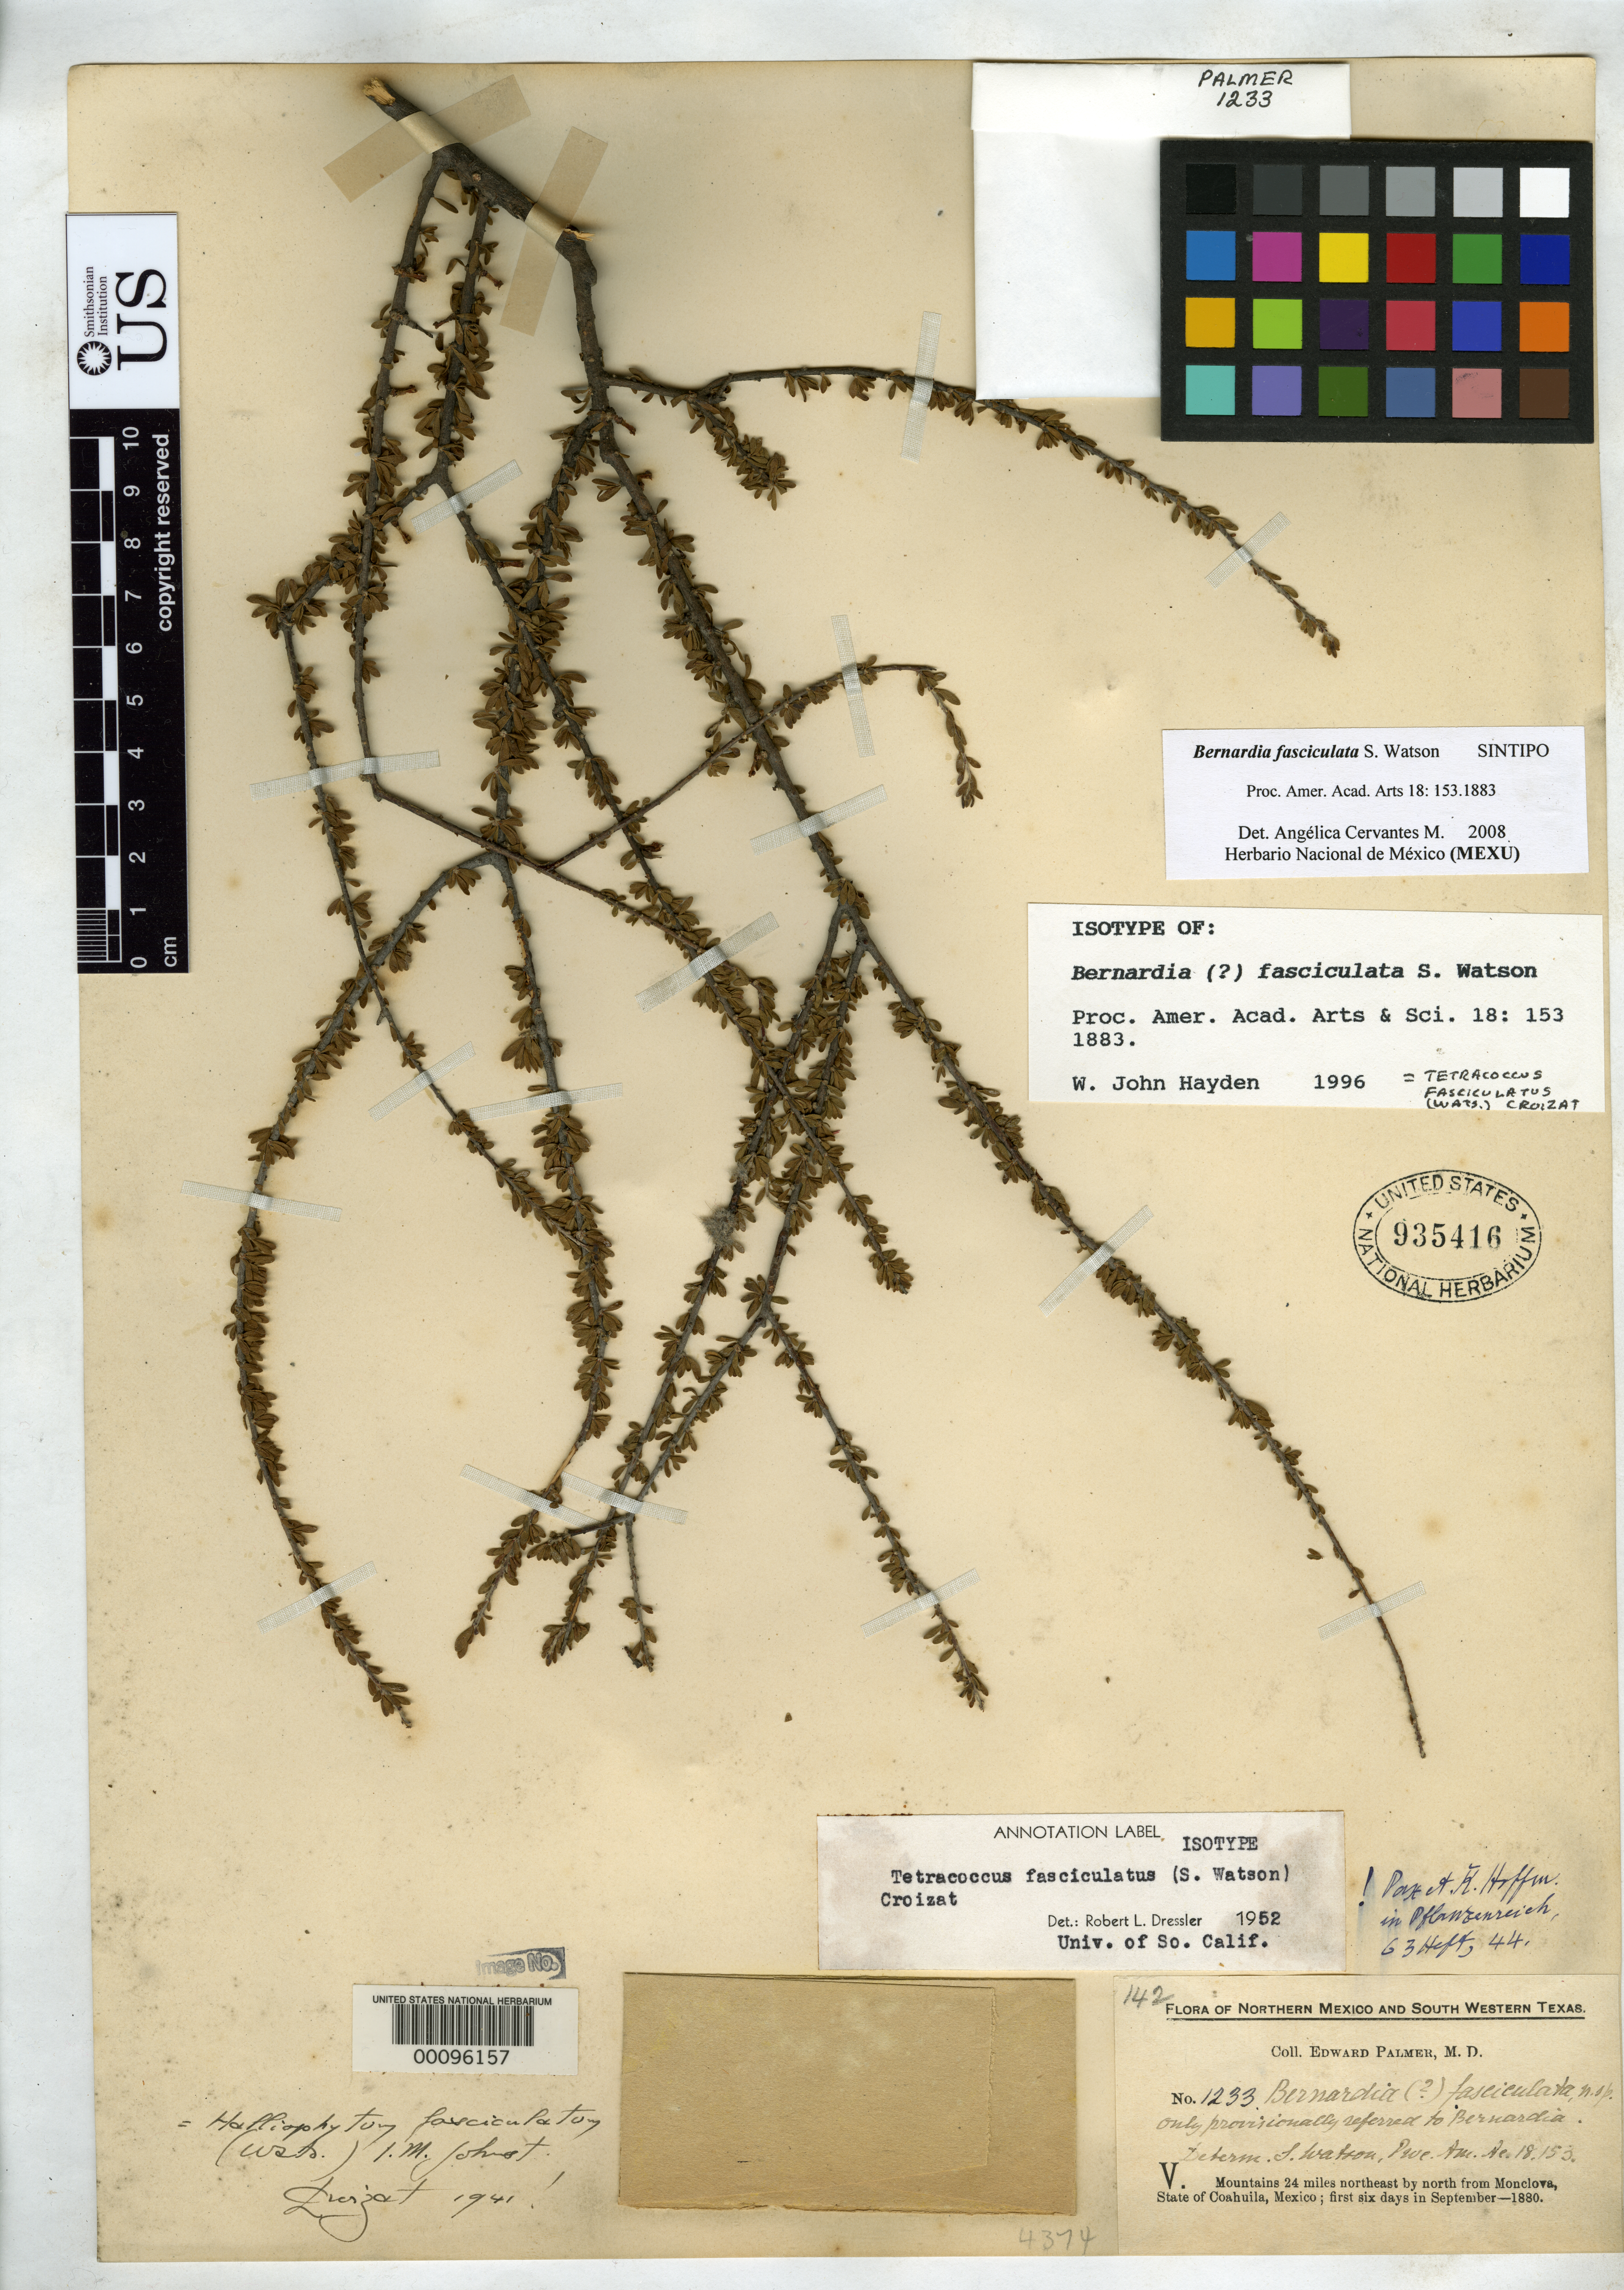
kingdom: Plantae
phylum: Tracheophyta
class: Magnoliopsida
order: Malpighiales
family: Euphorbiaceae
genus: Bernardia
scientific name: Bernardia fasciculata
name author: S. Watson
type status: Isosyntype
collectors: E. Palmer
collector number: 1233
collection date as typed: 01 Sep 1880 to 06 Sep 1880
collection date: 1880-09-01/1880-09-06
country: Mexico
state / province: Coahuila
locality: Mountains 24 mi NE by N from Montclova.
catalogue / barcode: US 935416